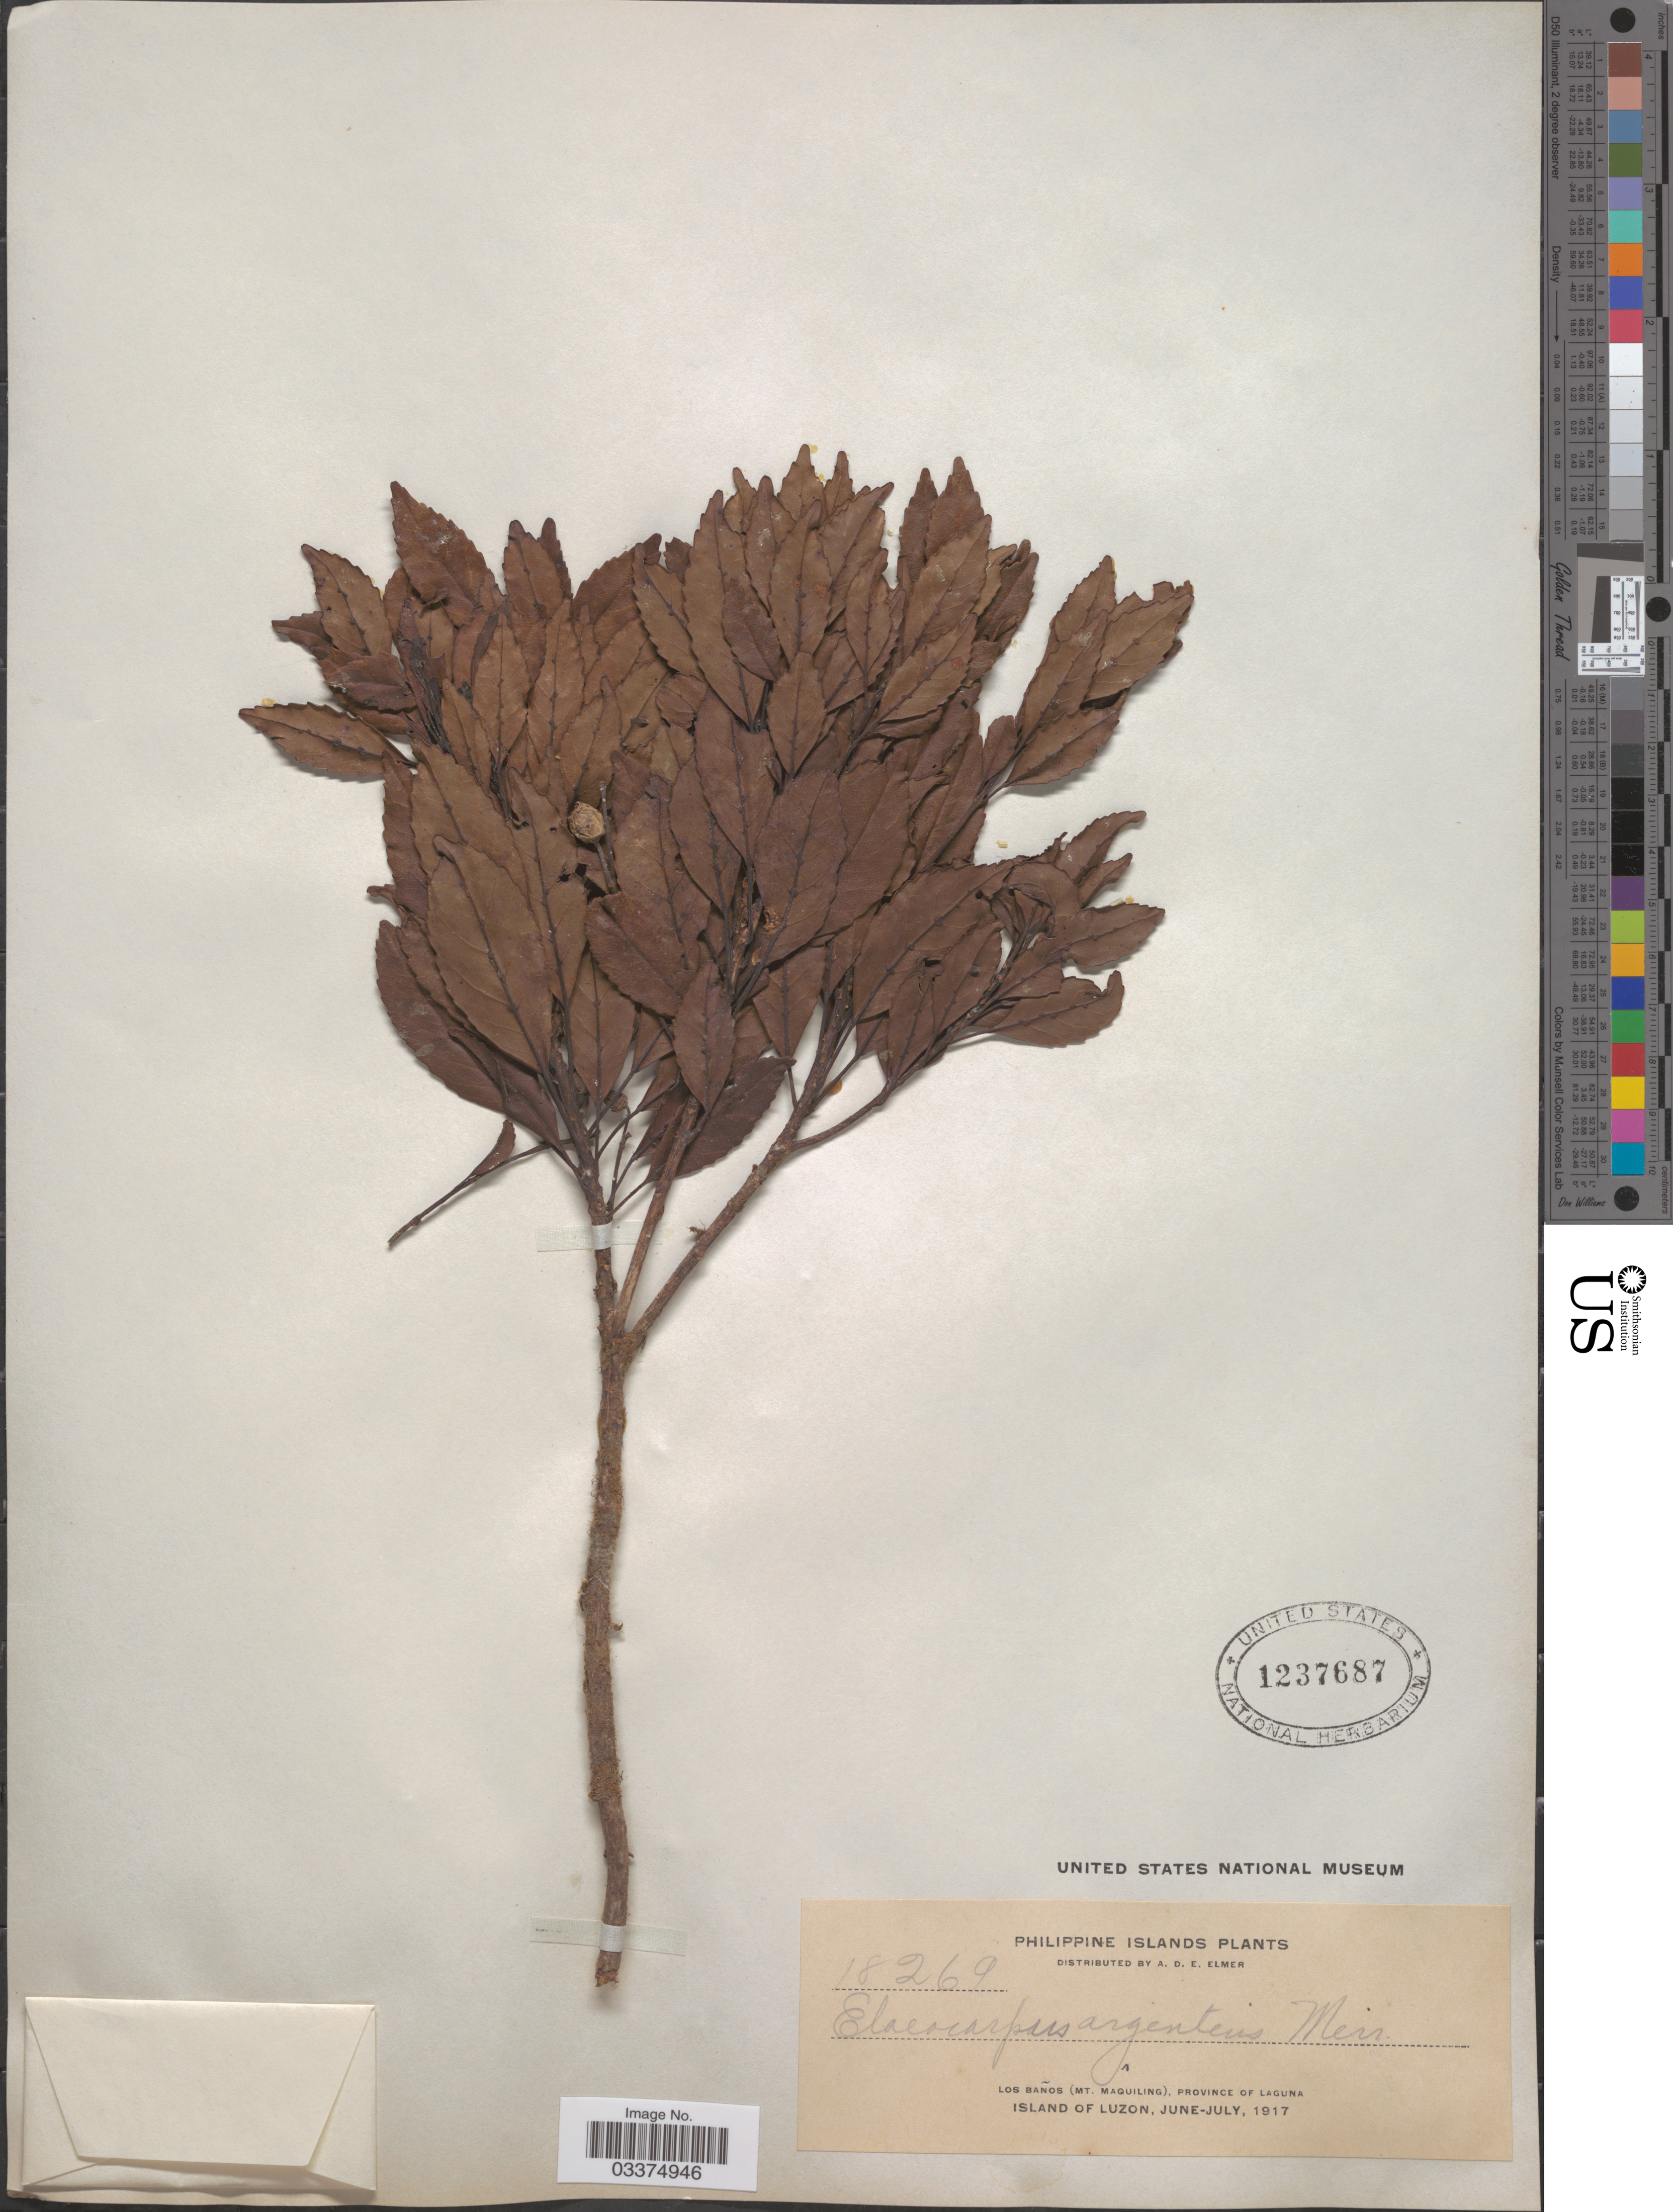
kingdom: Plantae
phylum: Tracheophyta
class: Magnoliopsida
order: Oxalidales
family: Elaeocarpaceae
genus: Elaeocarpus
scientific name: Elaeocarpus argenteus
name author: Merr.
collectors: A. D. E. Elmer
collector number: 18269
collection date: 1917-06/1917-07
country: Philippines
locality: Los Baños (Mt. Maquiling), Province of Laguna. Island of Luzon.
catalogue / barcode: US 1237687